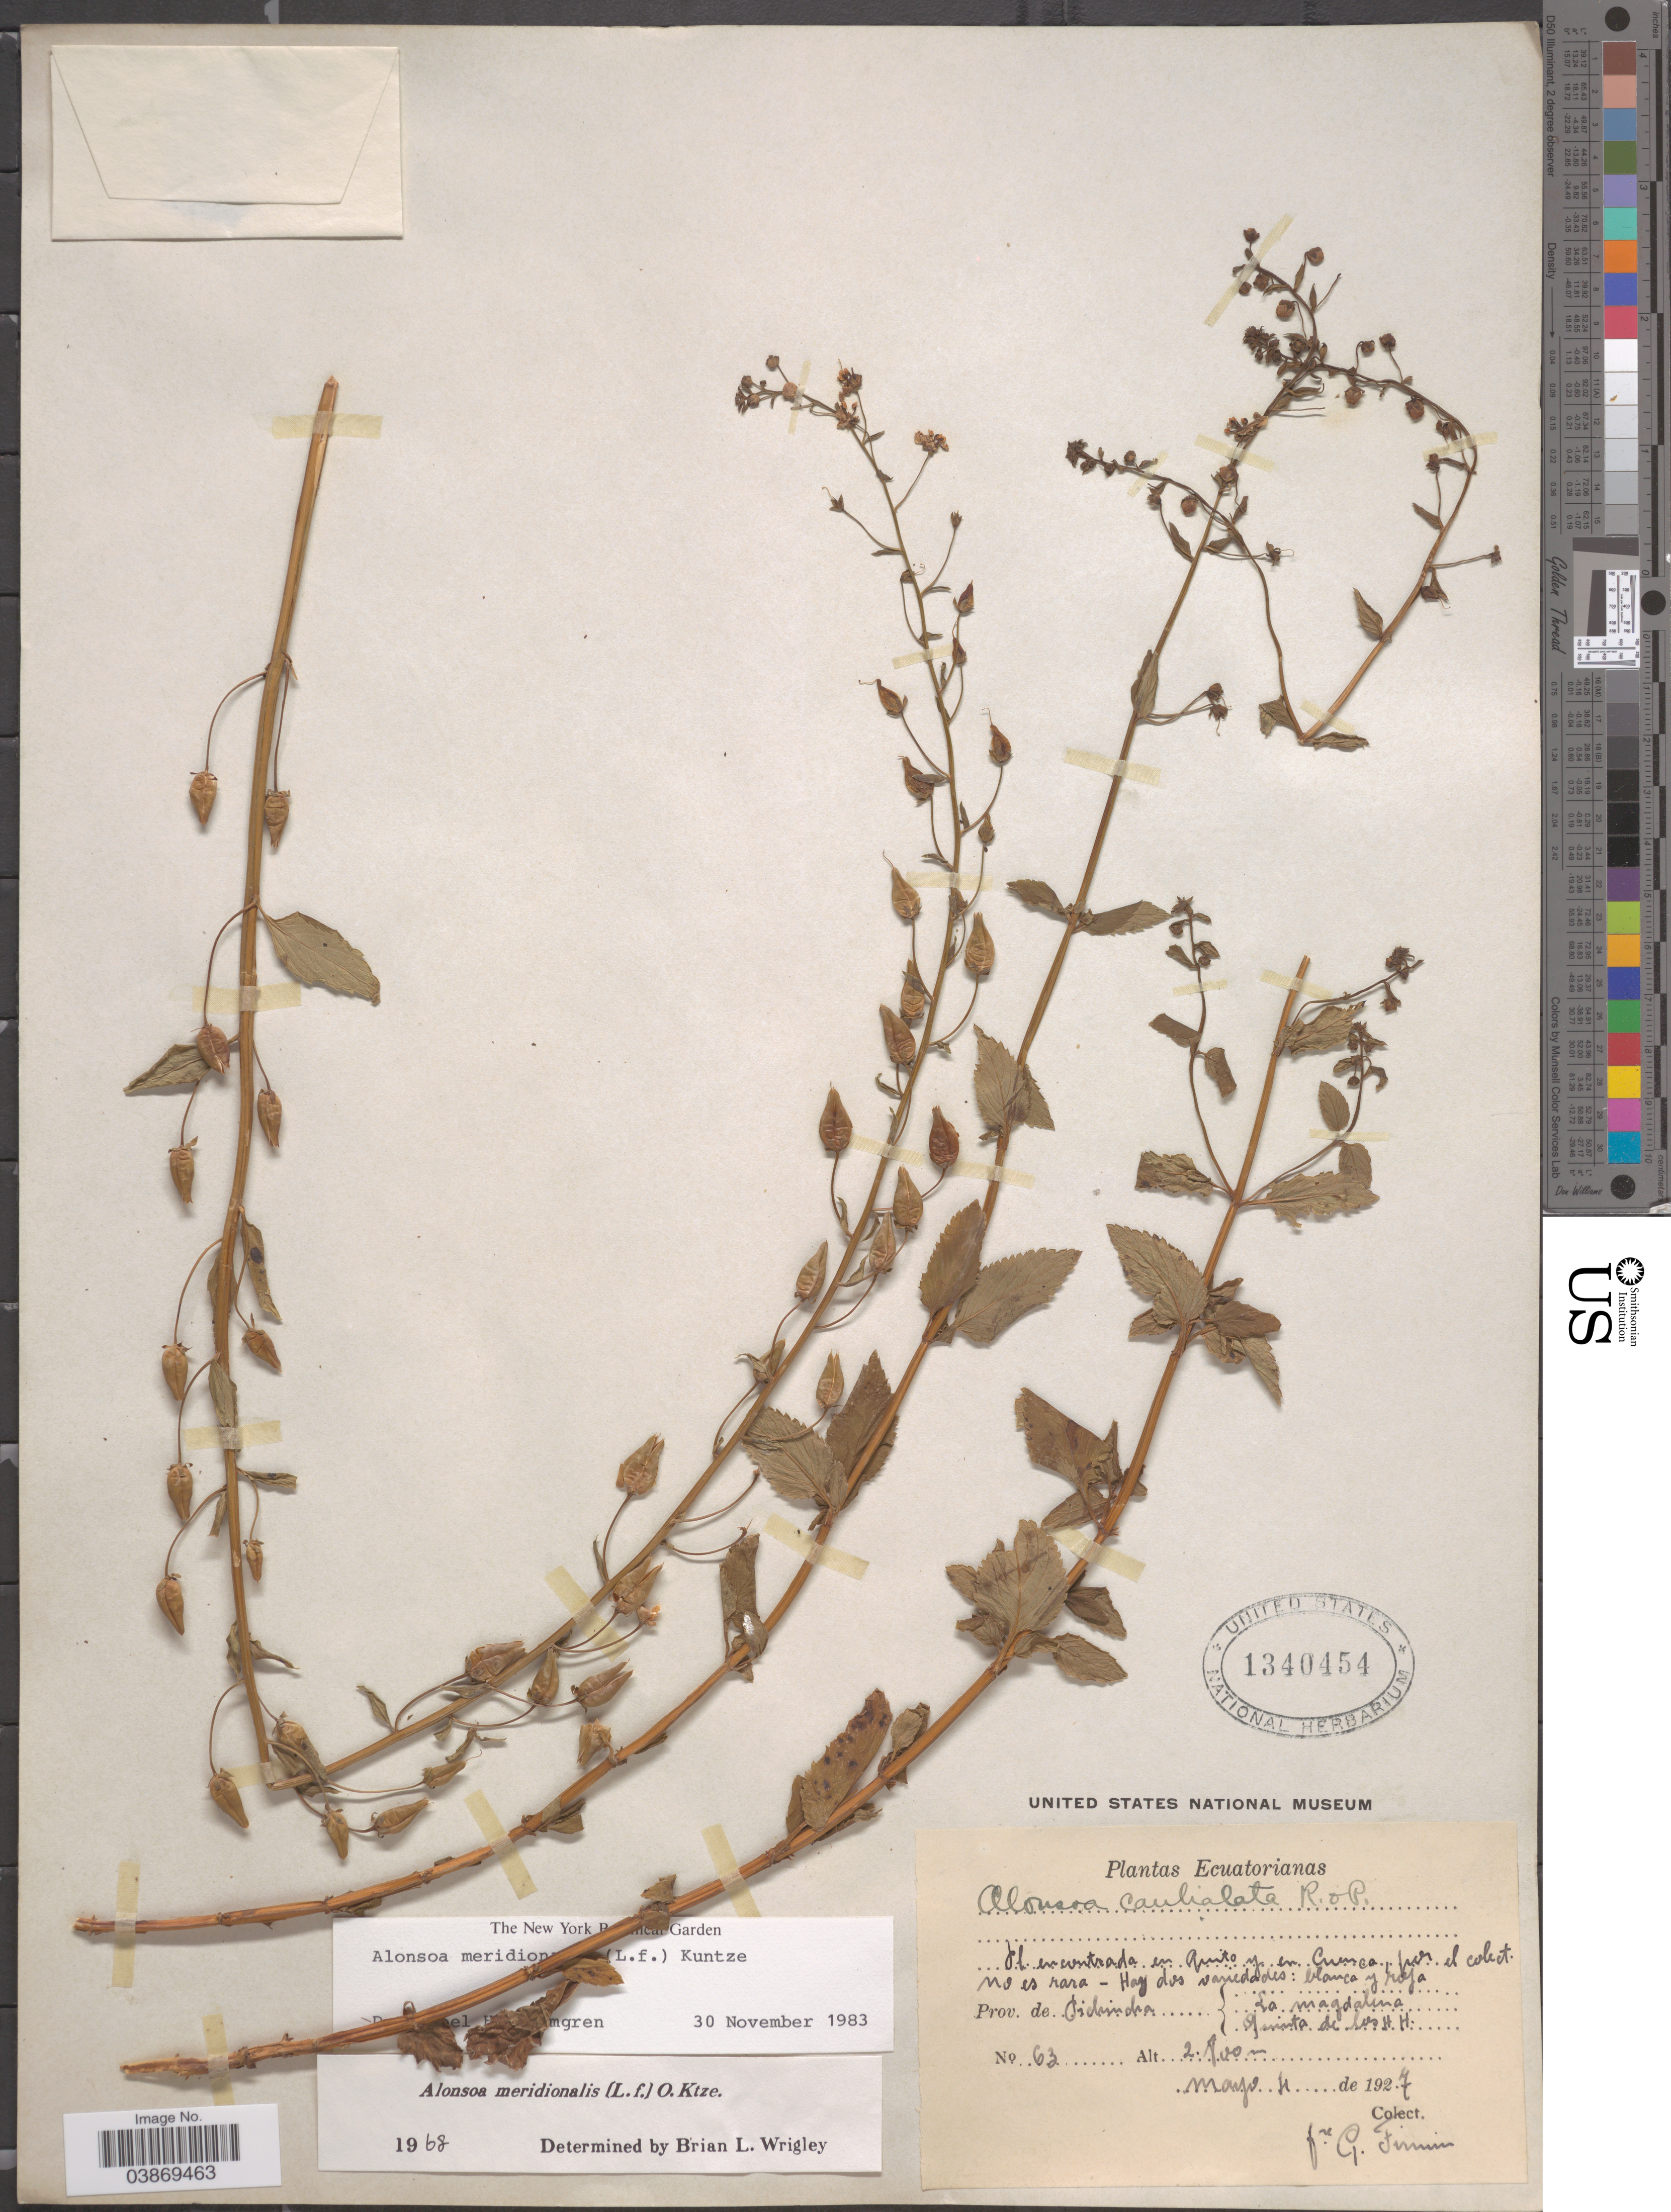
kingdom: Plantae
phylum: Tracheophyta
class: Magnoliopsida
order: Lamiales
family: Scrophulariaceae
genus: Alonsoa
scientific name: Alonsoa meridionalis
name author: (L. f.) Kuntze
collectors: F. Firmin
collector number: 63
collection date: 1927-05-04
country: Ecuador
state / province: Pichincha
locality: La Magdalena quinta de los H. H.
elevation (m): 2800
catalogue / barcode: US 1340454